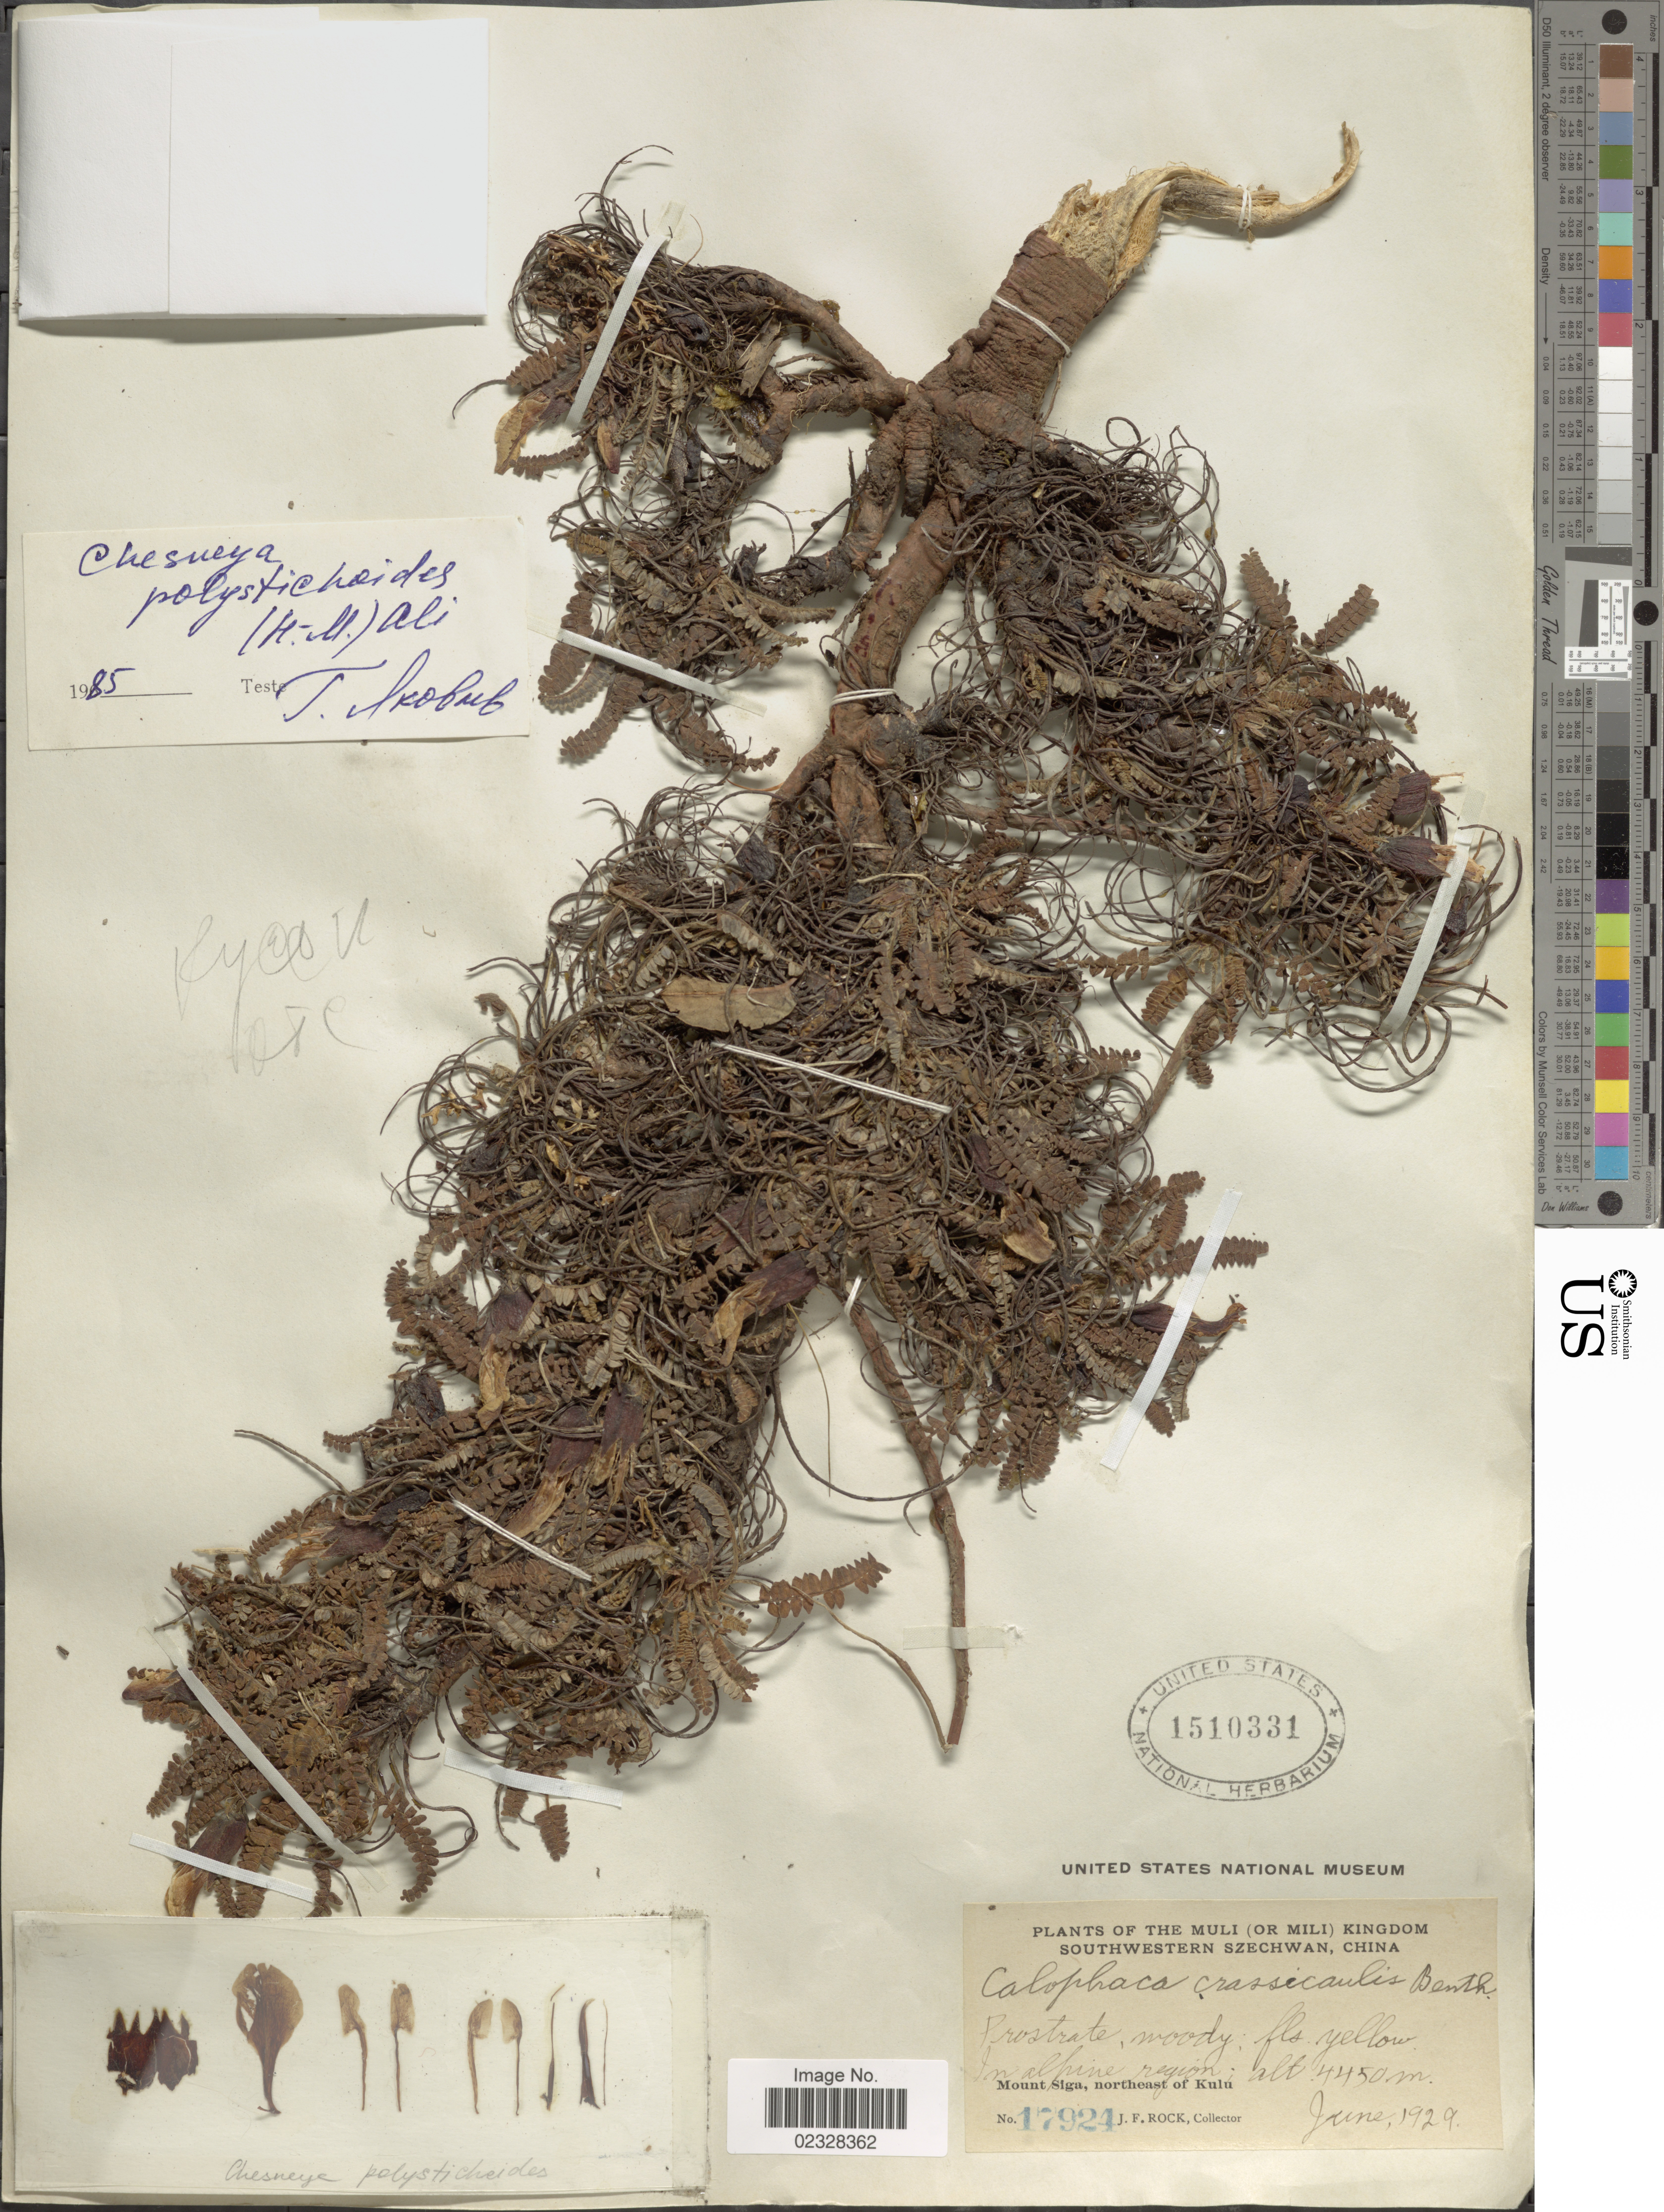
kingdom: Plantae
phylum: Tracheophyta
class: Magnoliopsida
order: Fabales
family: Fabaceae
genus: Chesneya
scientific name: Chesneya polystichoides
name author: (Hand.-Mazz.) Ali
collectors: J. Rock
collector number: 17924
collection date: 1929-06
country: China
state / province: Sichuan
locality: The Muli (or Mili) Kingdom, Southwestern Szechwan. In alpine region, Mount Siga, northeast of Kulu.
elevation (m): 4450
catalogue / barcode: US 1510331